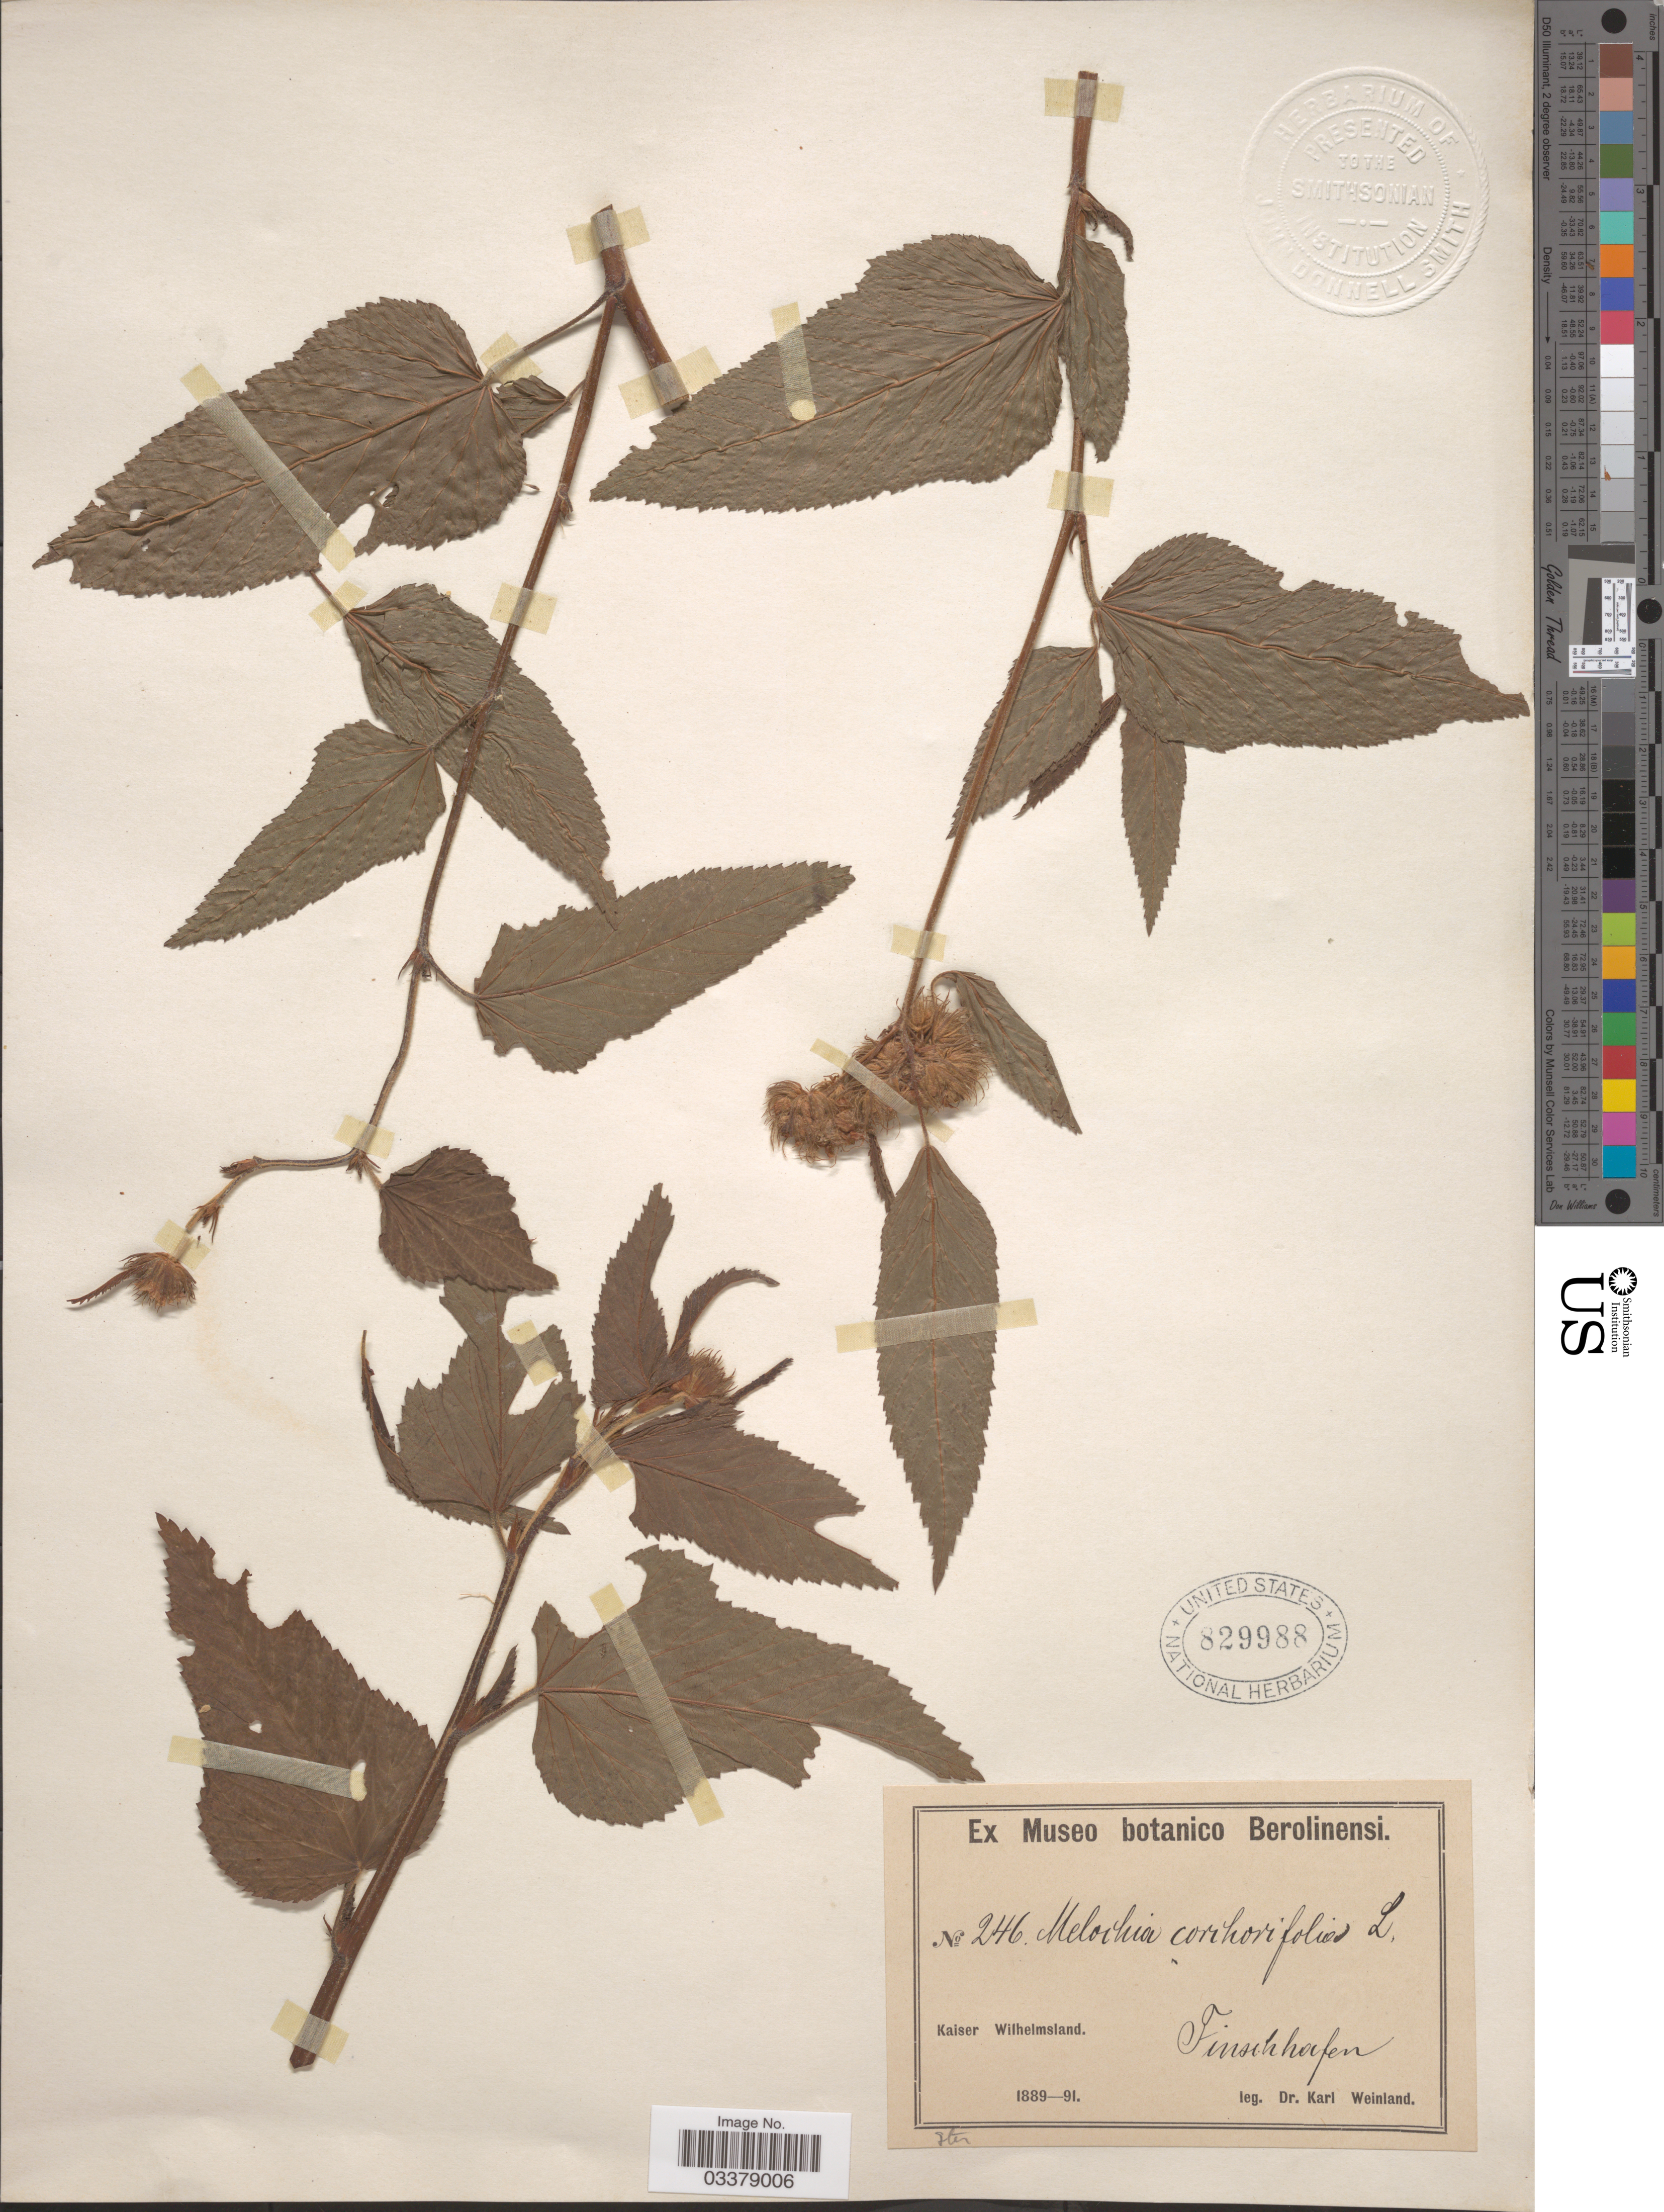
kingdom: Plantae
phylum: Tracheophyta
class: Magnoliopsida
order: Malvales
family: Malvaceae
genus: Melochia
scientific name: Melochia corchorifolia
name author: L.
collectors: K. Weinland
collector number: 246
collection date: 1889/1891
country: Papua New Guinea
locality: Kaiser Wilhelmsland. Finschhafen.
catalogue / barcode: US 829988